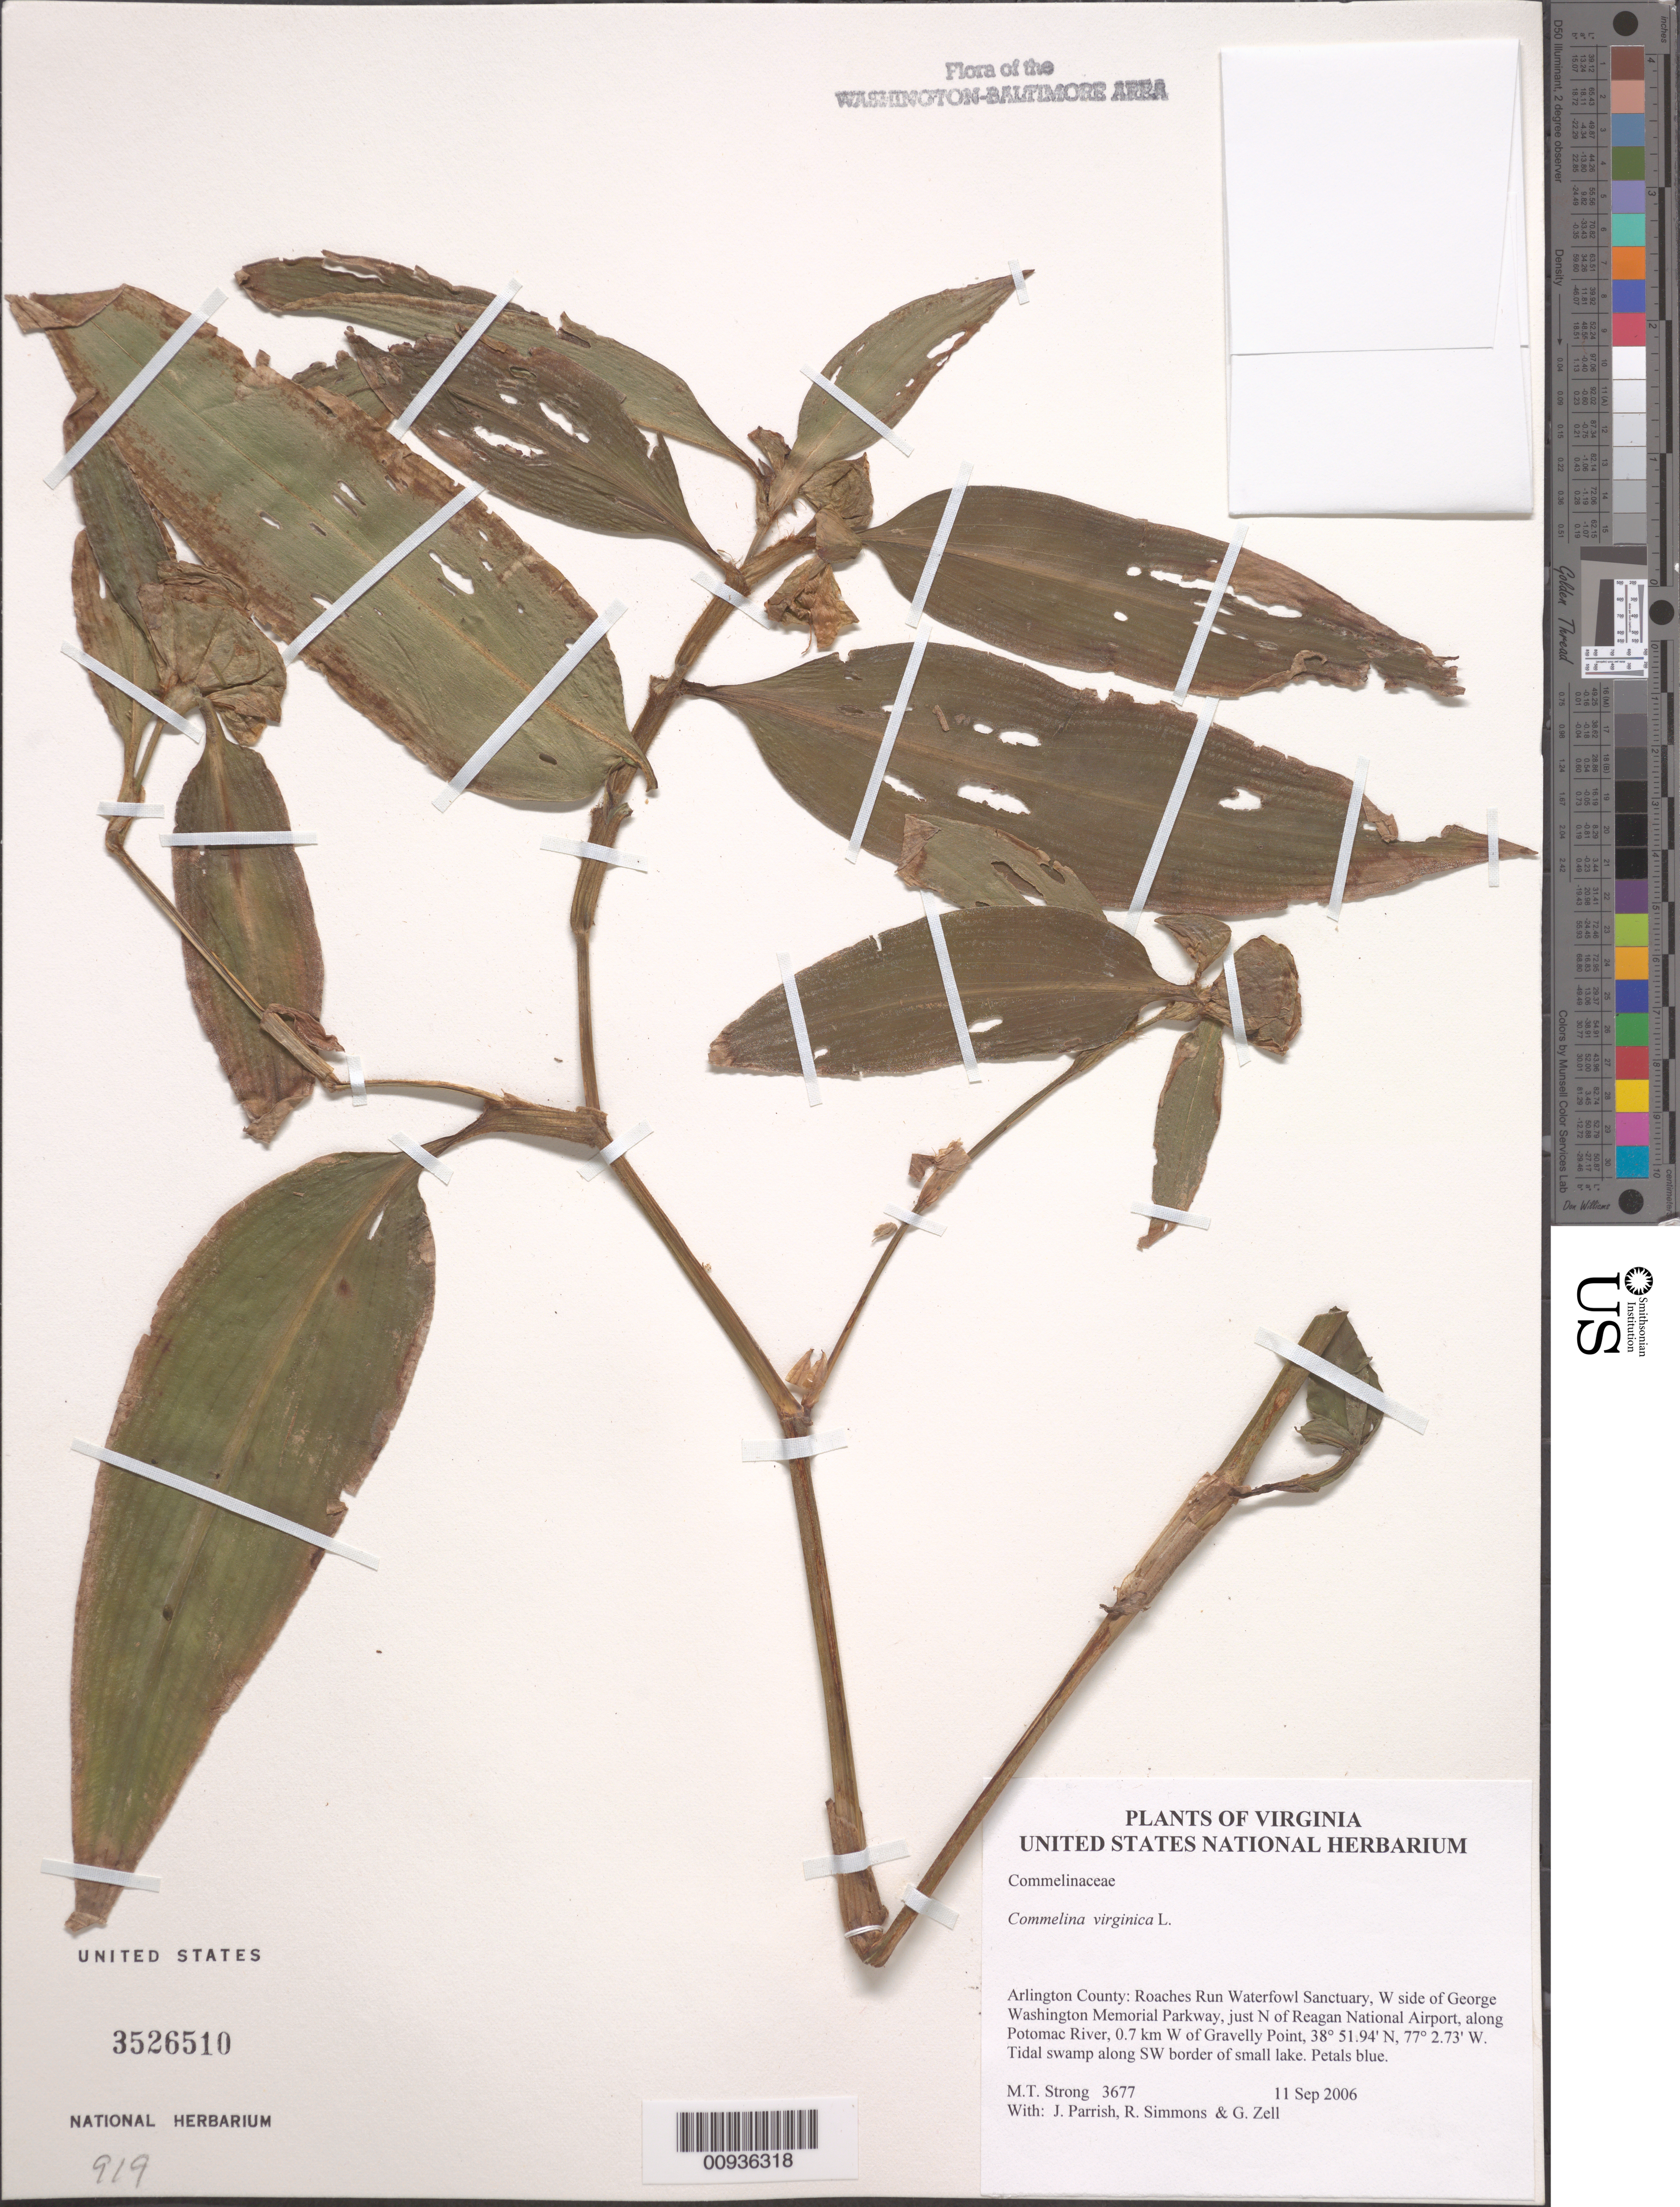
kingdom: Plantae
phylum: Tracheophyta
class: Liliopsida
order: Commelinales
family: Commelinaceae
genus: Commelina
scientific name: Commelina virginica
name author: L.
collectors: M. T. Strong, J. Parrish, R. Simmons & G. Zell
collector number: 3677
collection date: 2006-09-11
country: United States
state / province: Virginia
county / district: Arlington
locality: Arlington County: Roaches Run Waterfowl Sanctuary, W side of George Washington Memorial Parkway, just N of Reagan National Airport, along Potomac River, 0.7 km W of Gravelly Point. Tidal swamp along SW border of small lake.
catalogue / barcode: US 3526510